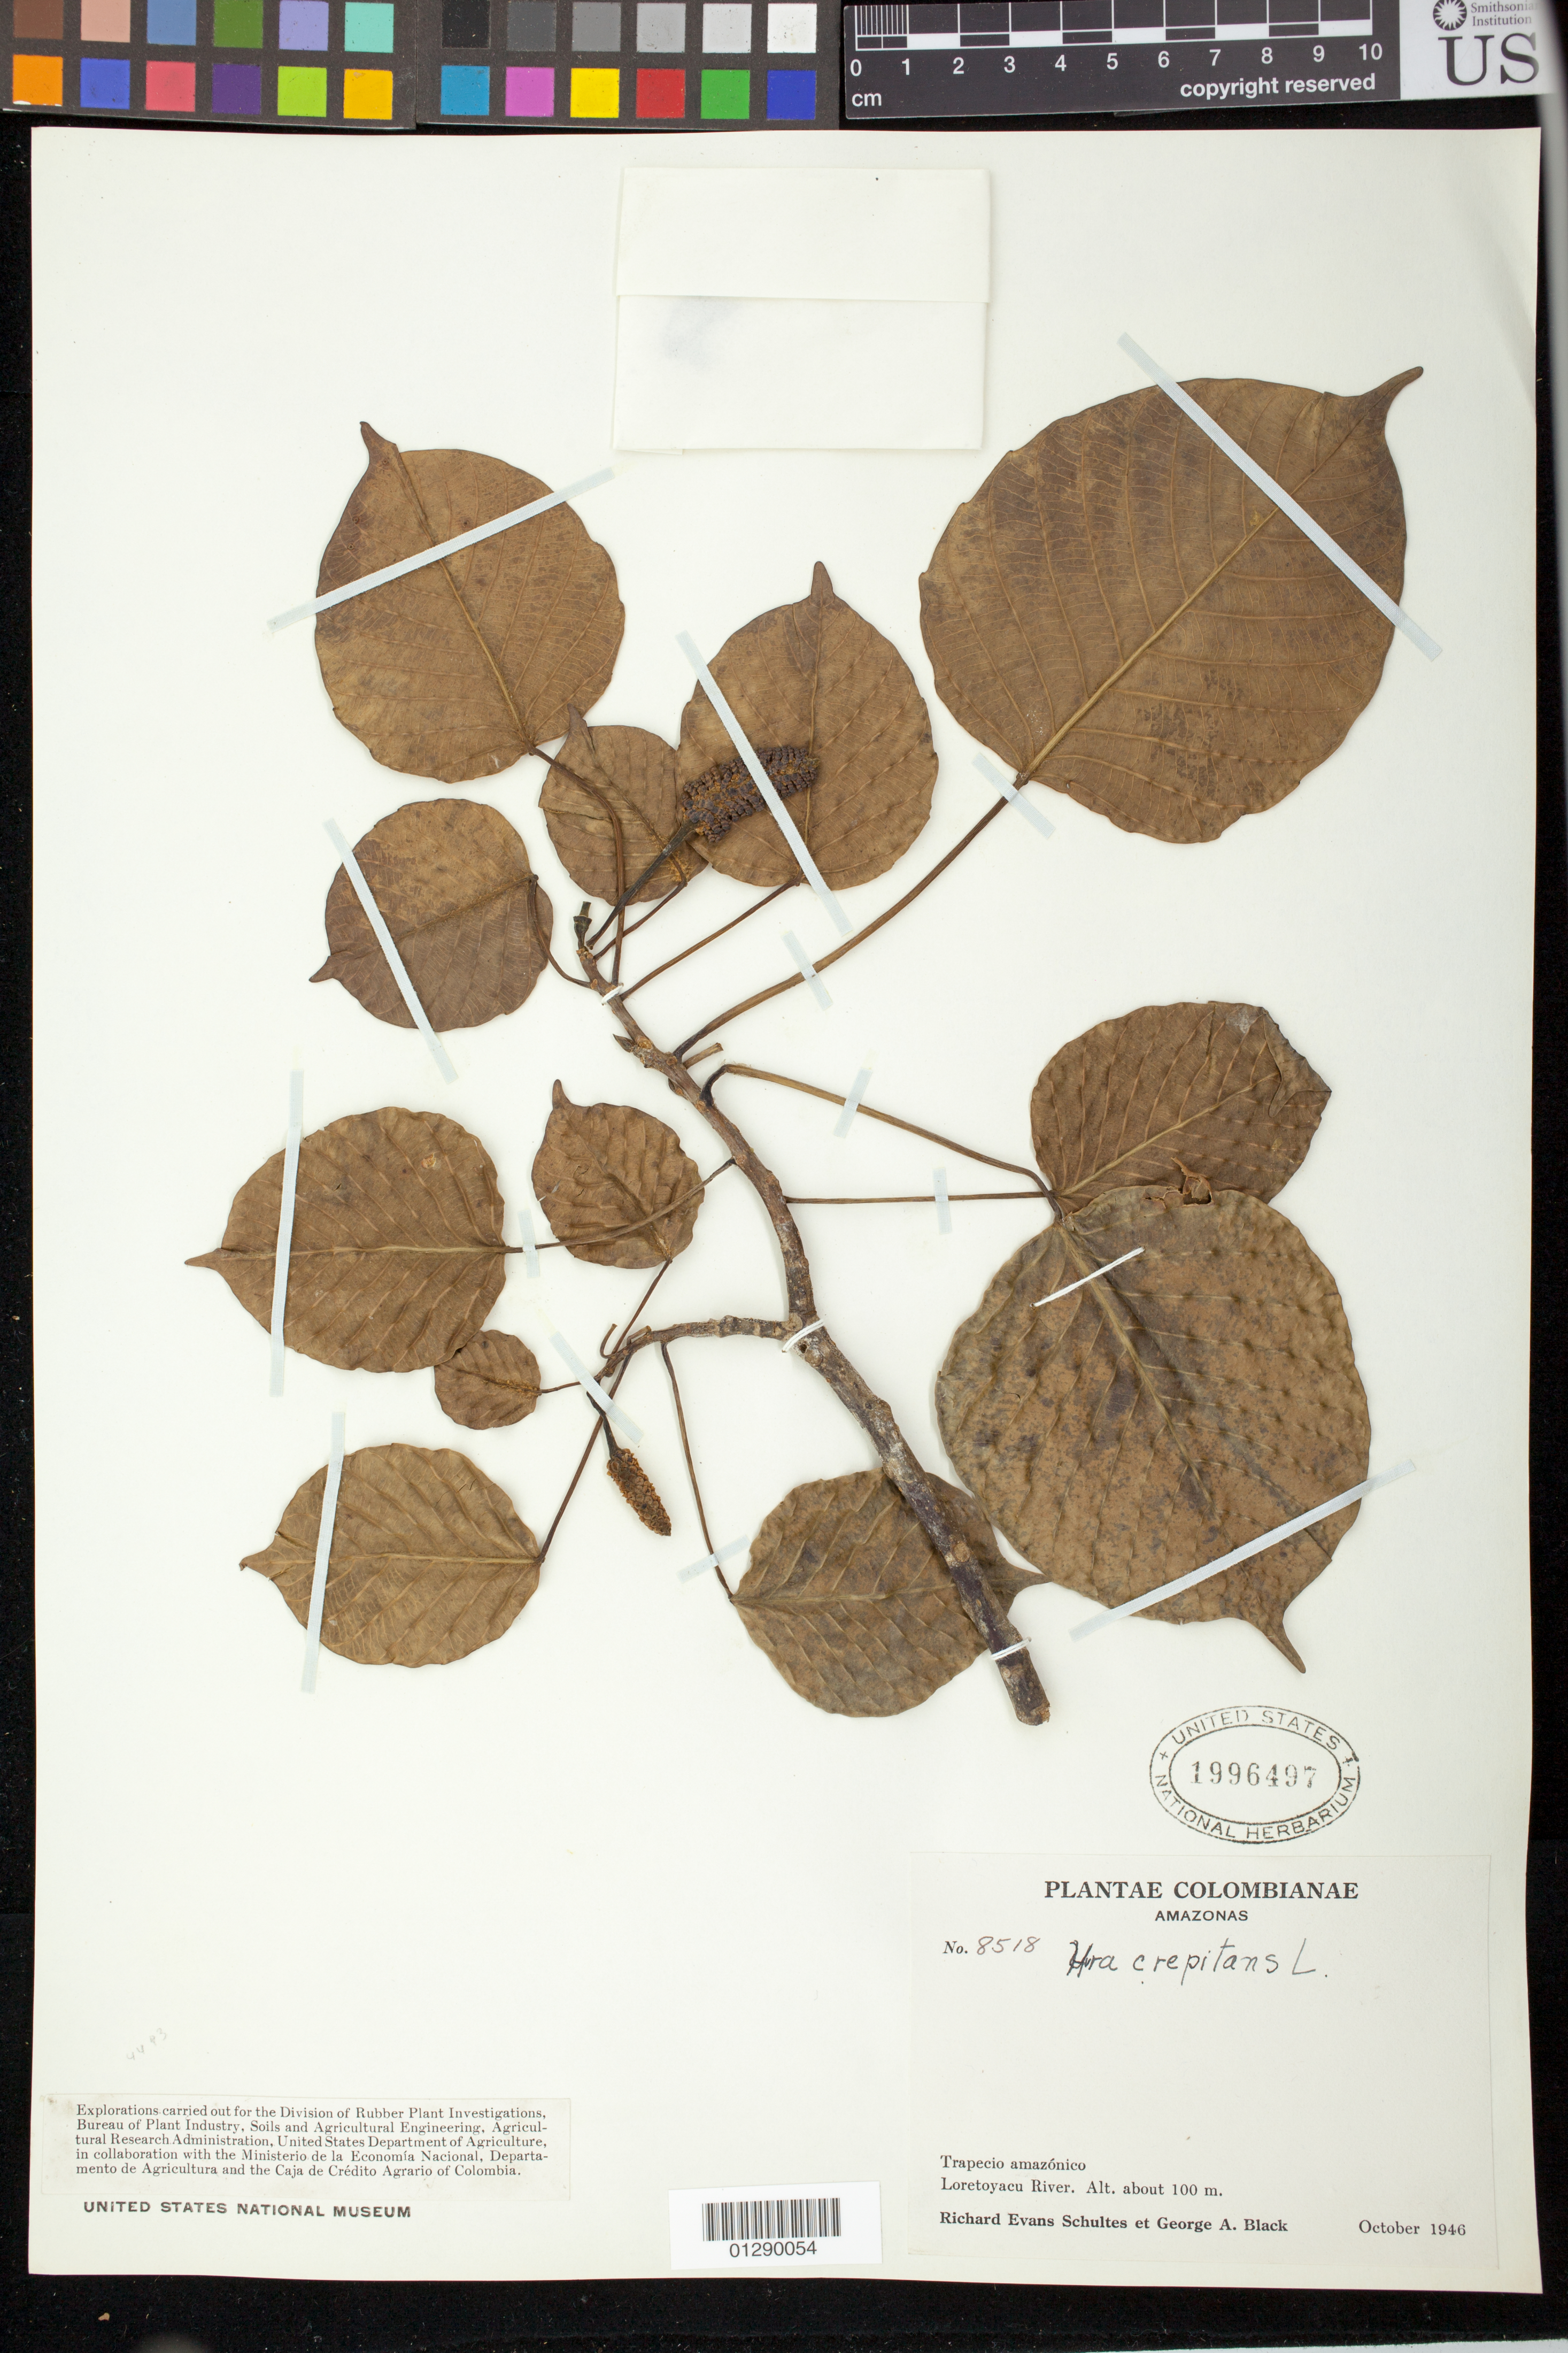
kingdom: Plantae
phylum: Tracheophyta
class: Magnoliopsida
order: Malpighiales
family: Euphorbiaceae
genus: Hura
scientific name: Hura crepitans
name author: L.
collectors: R. E. Schultes & G. A. Black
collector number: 8518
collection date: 1946-10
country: Colombia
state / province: Amazônas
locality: Loretoyacu River.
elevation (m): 100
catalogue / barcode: US 1996497